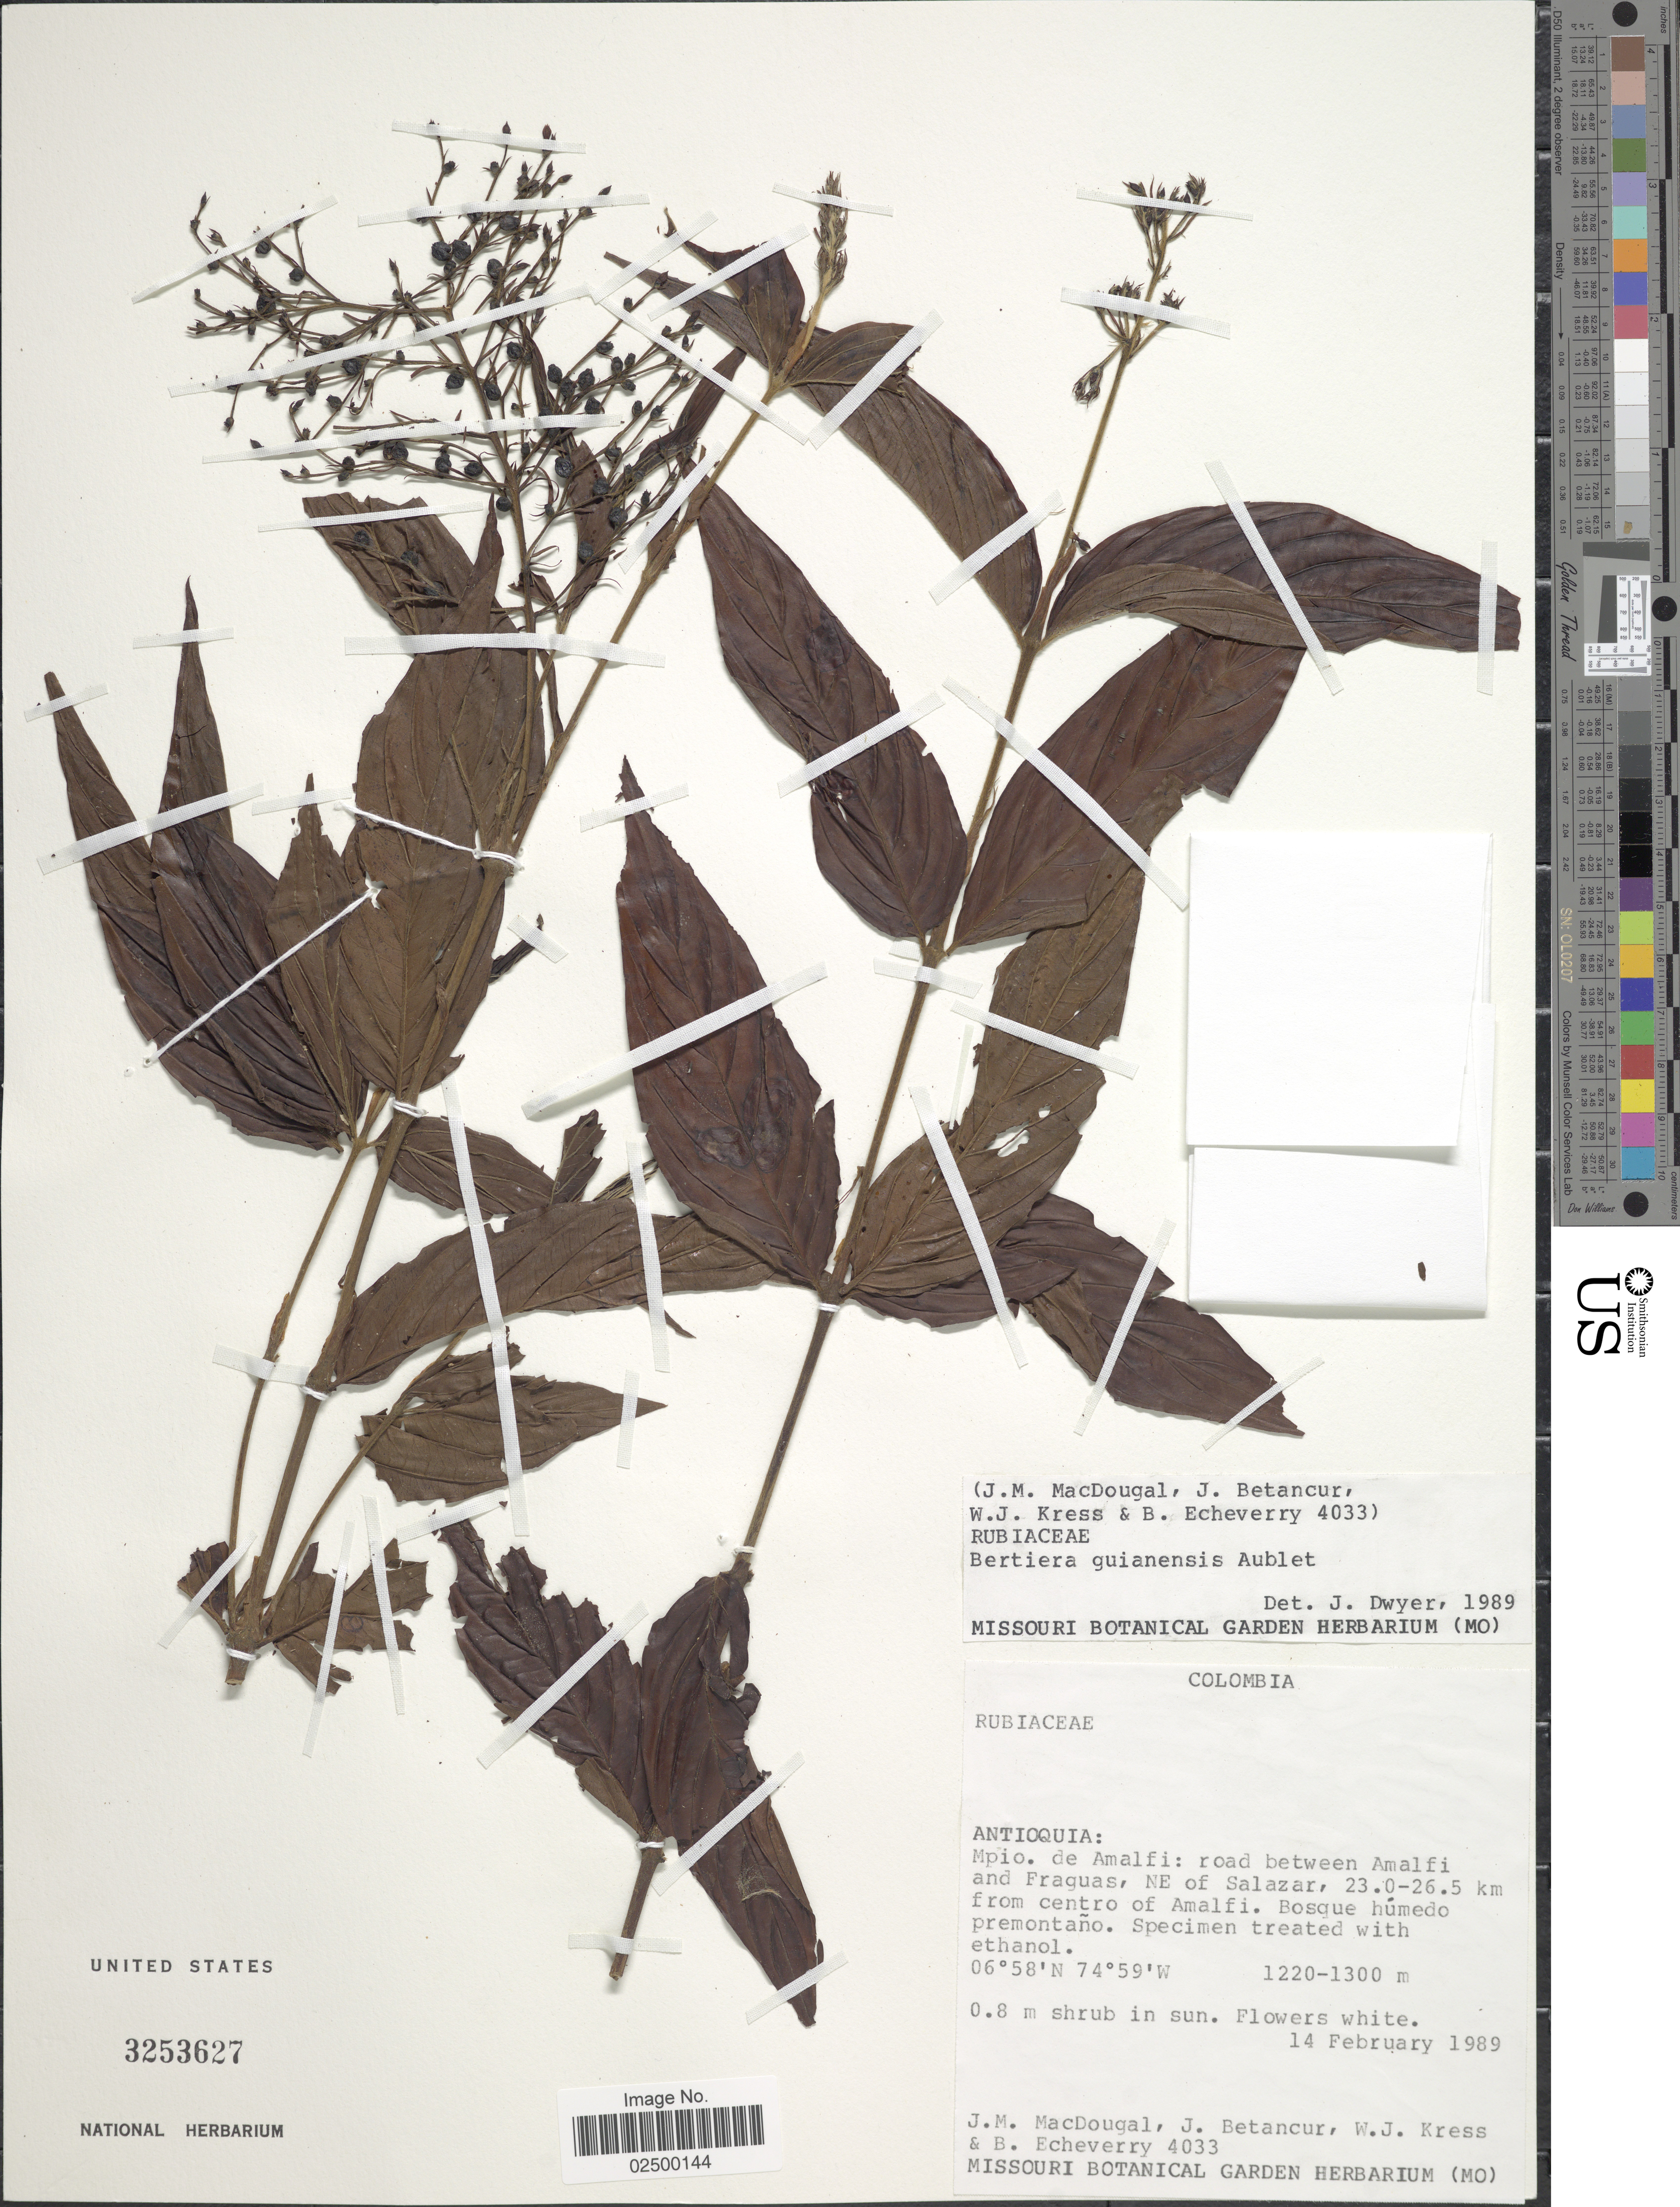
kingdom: Plantae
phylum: Tracheophyta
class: Magnoliopsida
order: Gentianales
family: Rubiaceae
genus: Bertiera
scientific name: Bertiera guianensis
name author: Aubl.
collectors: J. M. MacDougal, J. Betancur, W. J. Kress & B. Echeverry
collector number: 4033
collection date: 1989-02-14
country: Colombia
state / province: Antioquia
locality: Mpio. de Amalfi: road between Amalfi and Fraguas, NE of Salazar, 230-26.5 km from centro of Amalfi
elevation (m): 1220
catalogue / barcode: US 3253627